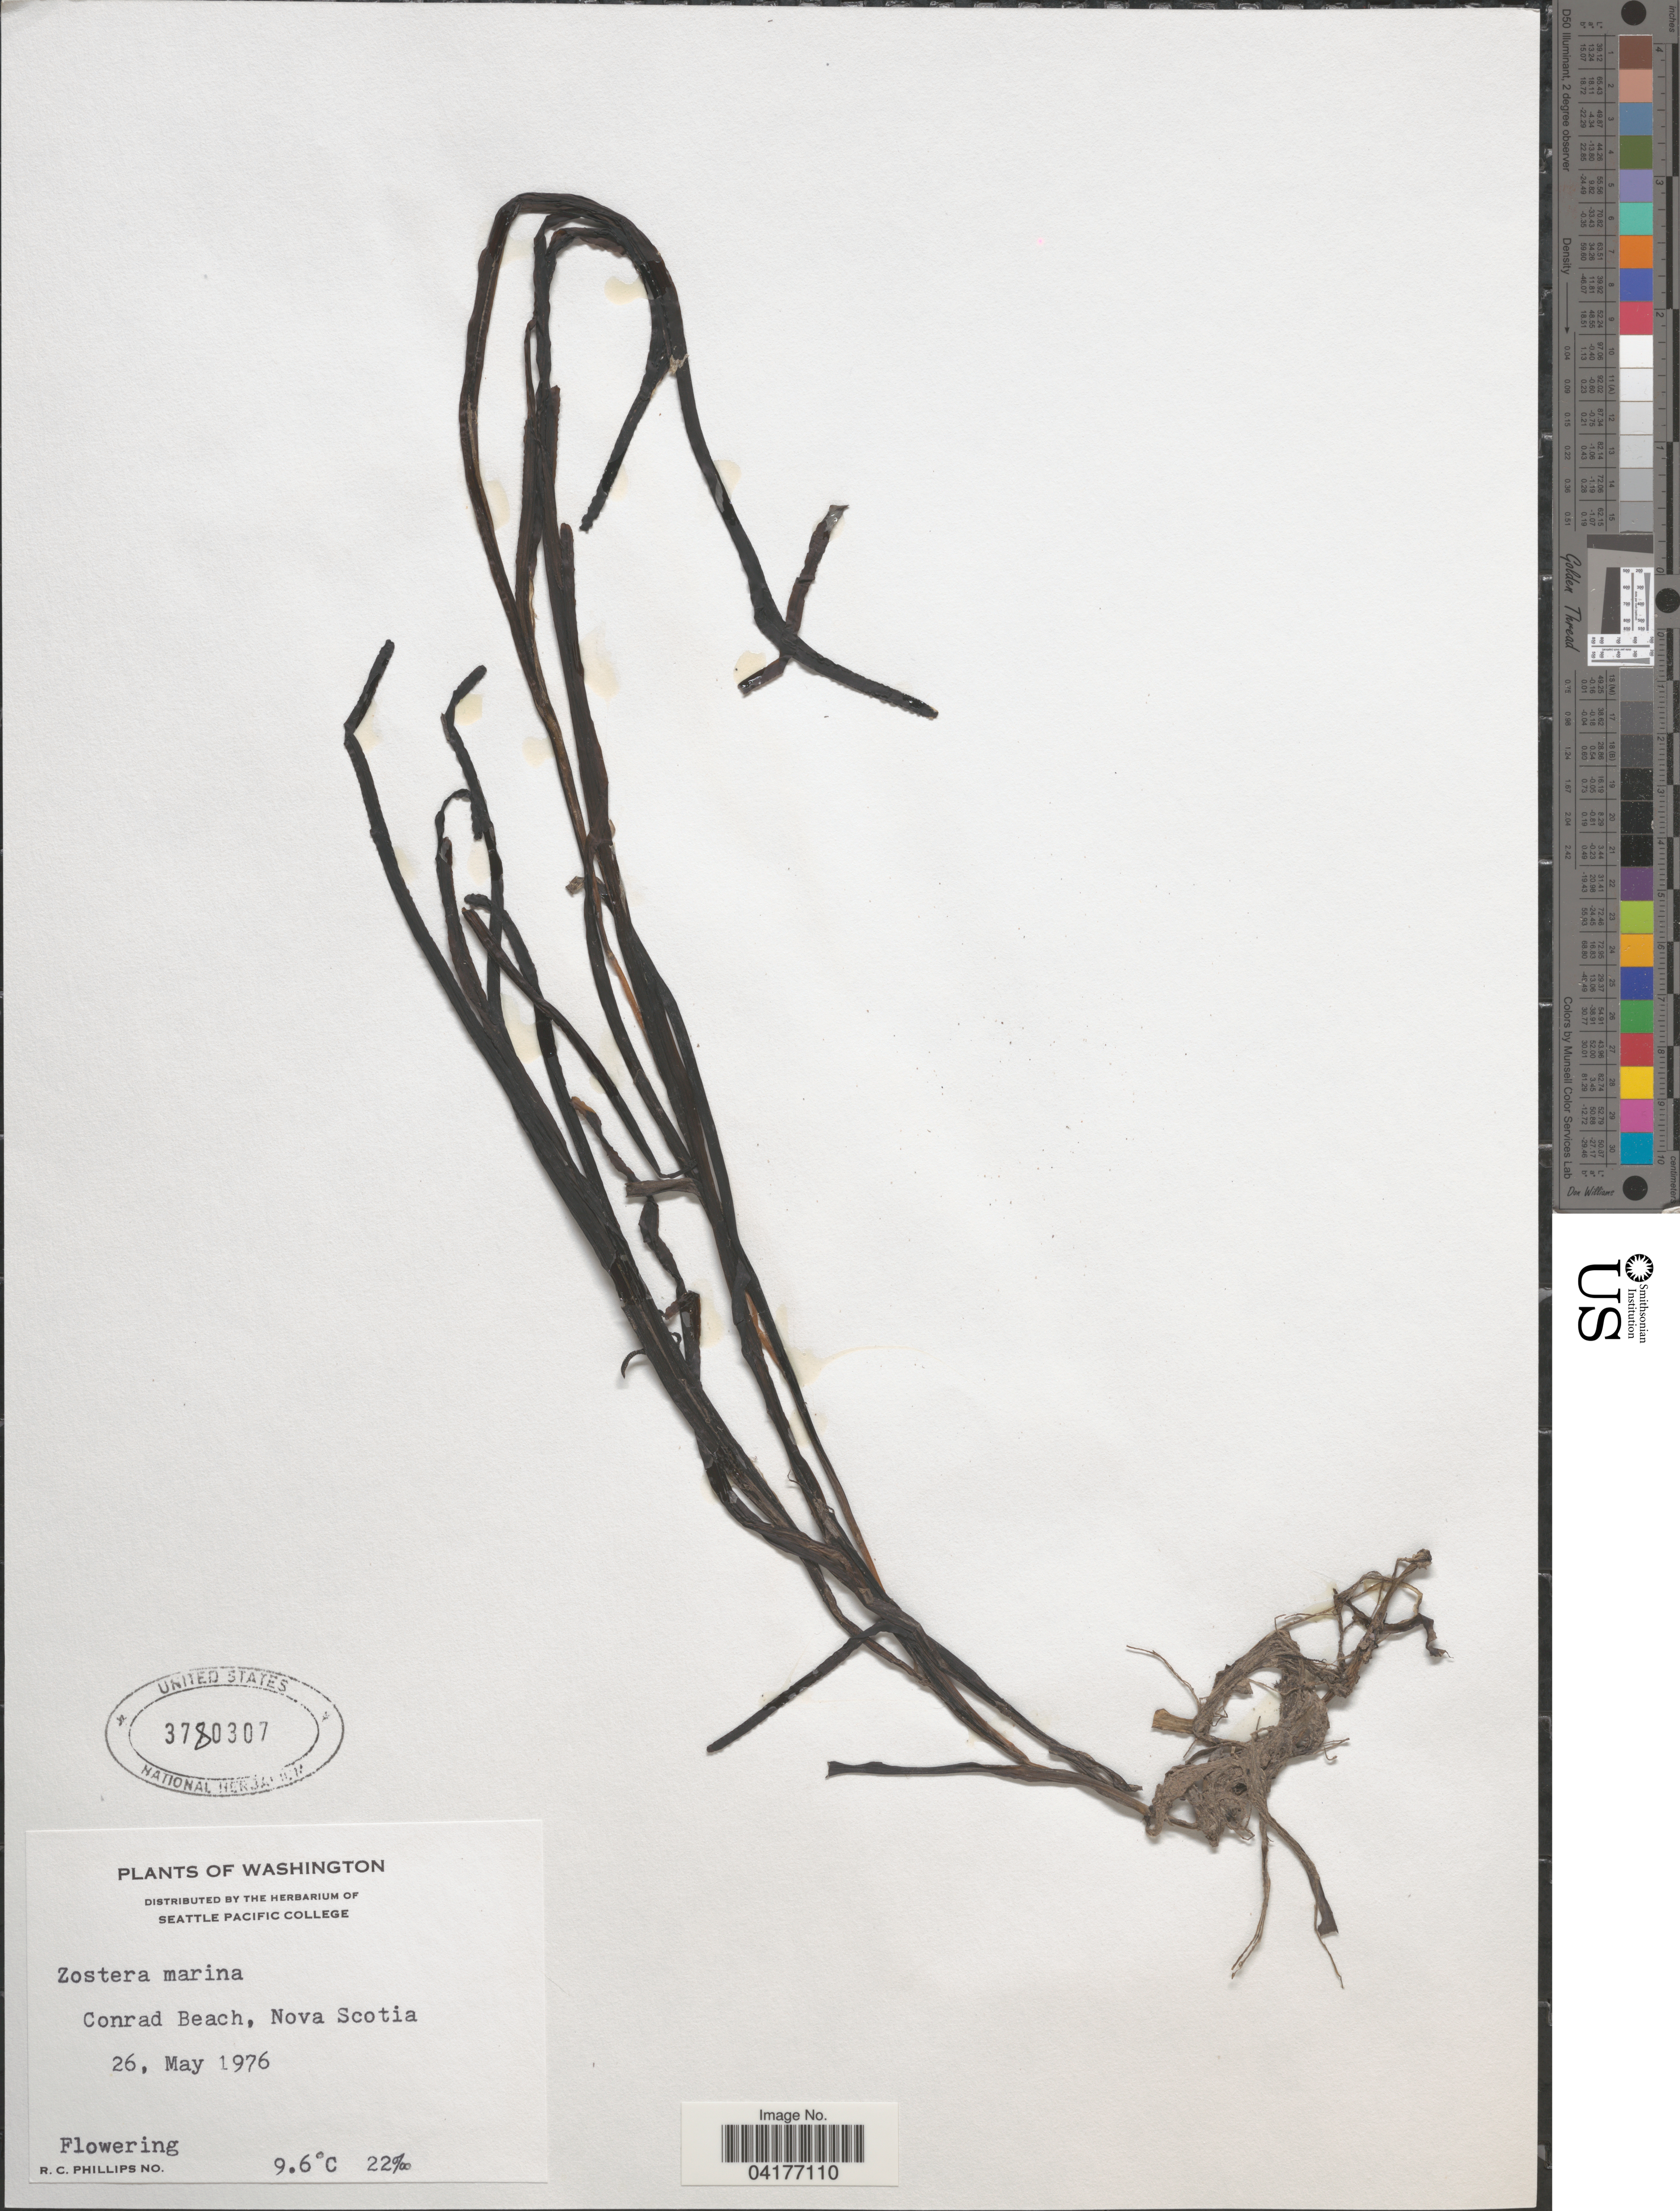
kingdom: Plantae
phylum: Tracheophyta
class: Liliopsida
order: Alismatales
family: Zosteraceae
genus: Zostera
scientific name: Zostera marina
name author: L.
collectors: R. C. Phillips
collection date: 1976-05-26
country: Canada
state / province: Nova Scotia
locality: Conrad Beach.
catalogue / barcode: US 3780307